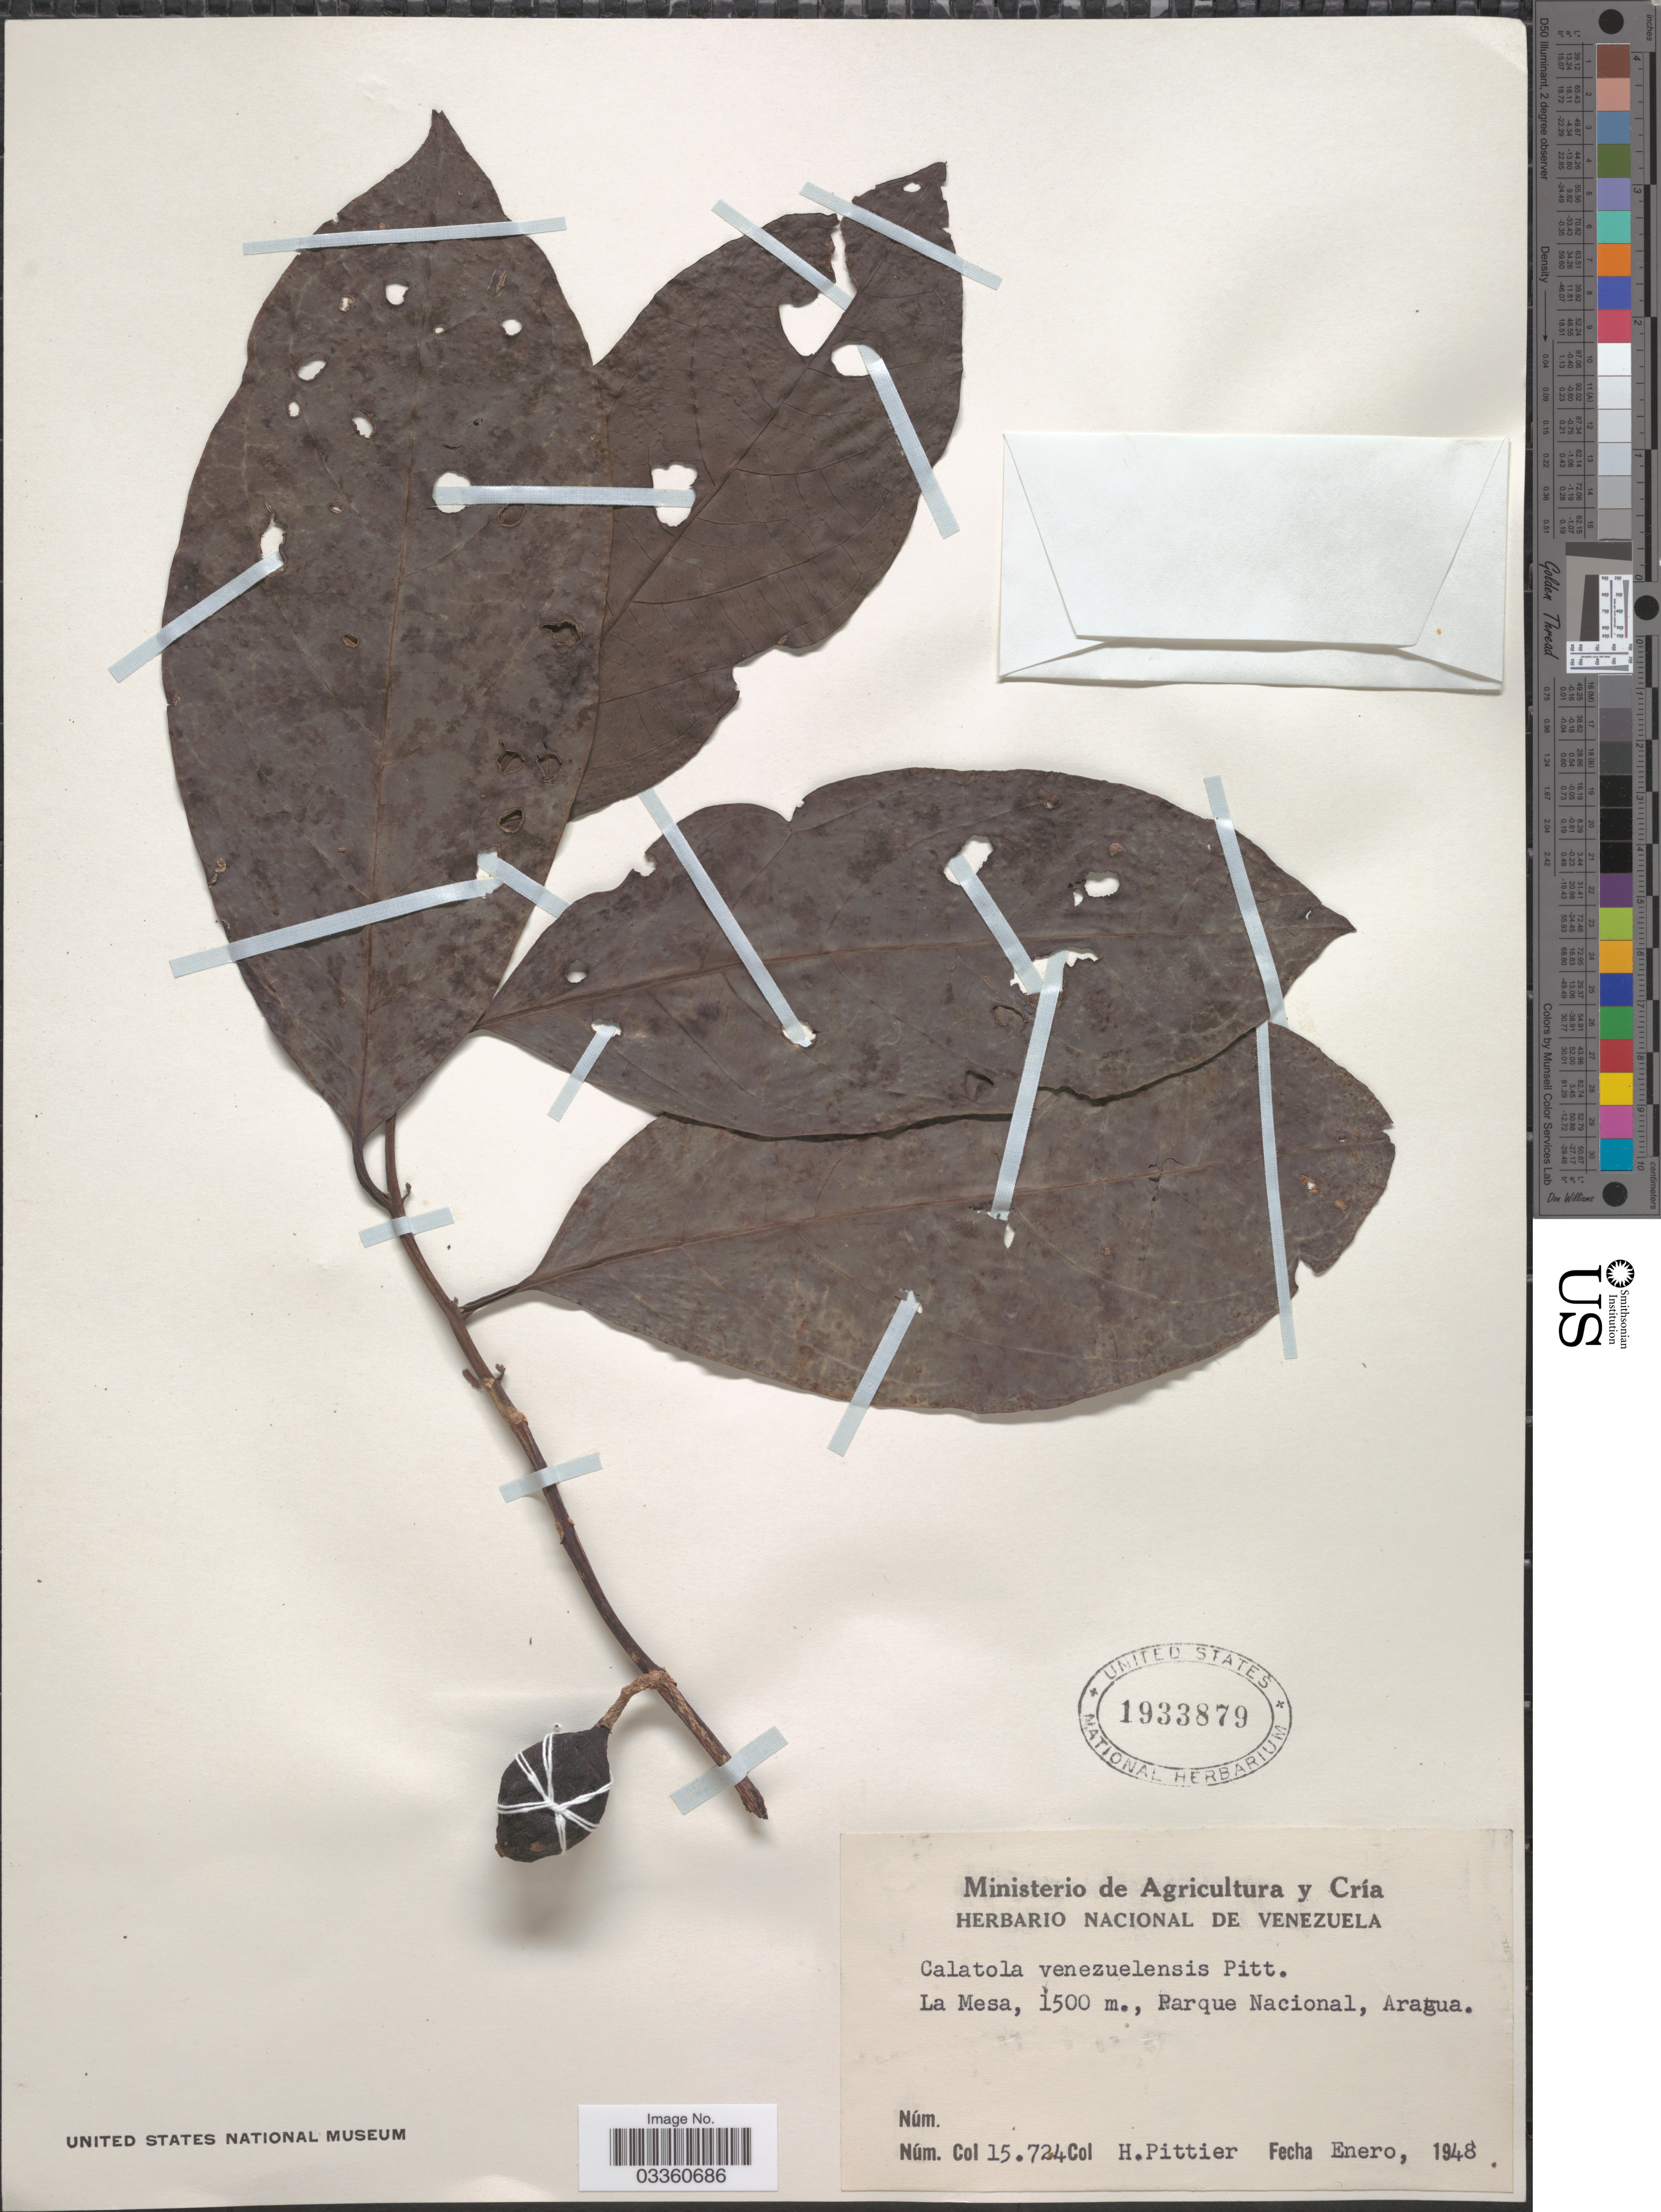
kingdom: Plantae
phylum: Tracheophyta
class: Magnoliopsida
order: Metteniusales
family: Metteniusaceae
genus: Calatola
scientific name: Calatola venezuelana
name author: Pittier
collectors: H. F. Pittier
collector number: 15724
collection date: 1948-01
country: Venezuela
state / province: Aragua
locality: La Mesa, Parque Nacional.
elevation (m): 1500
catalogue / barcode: US 1933879